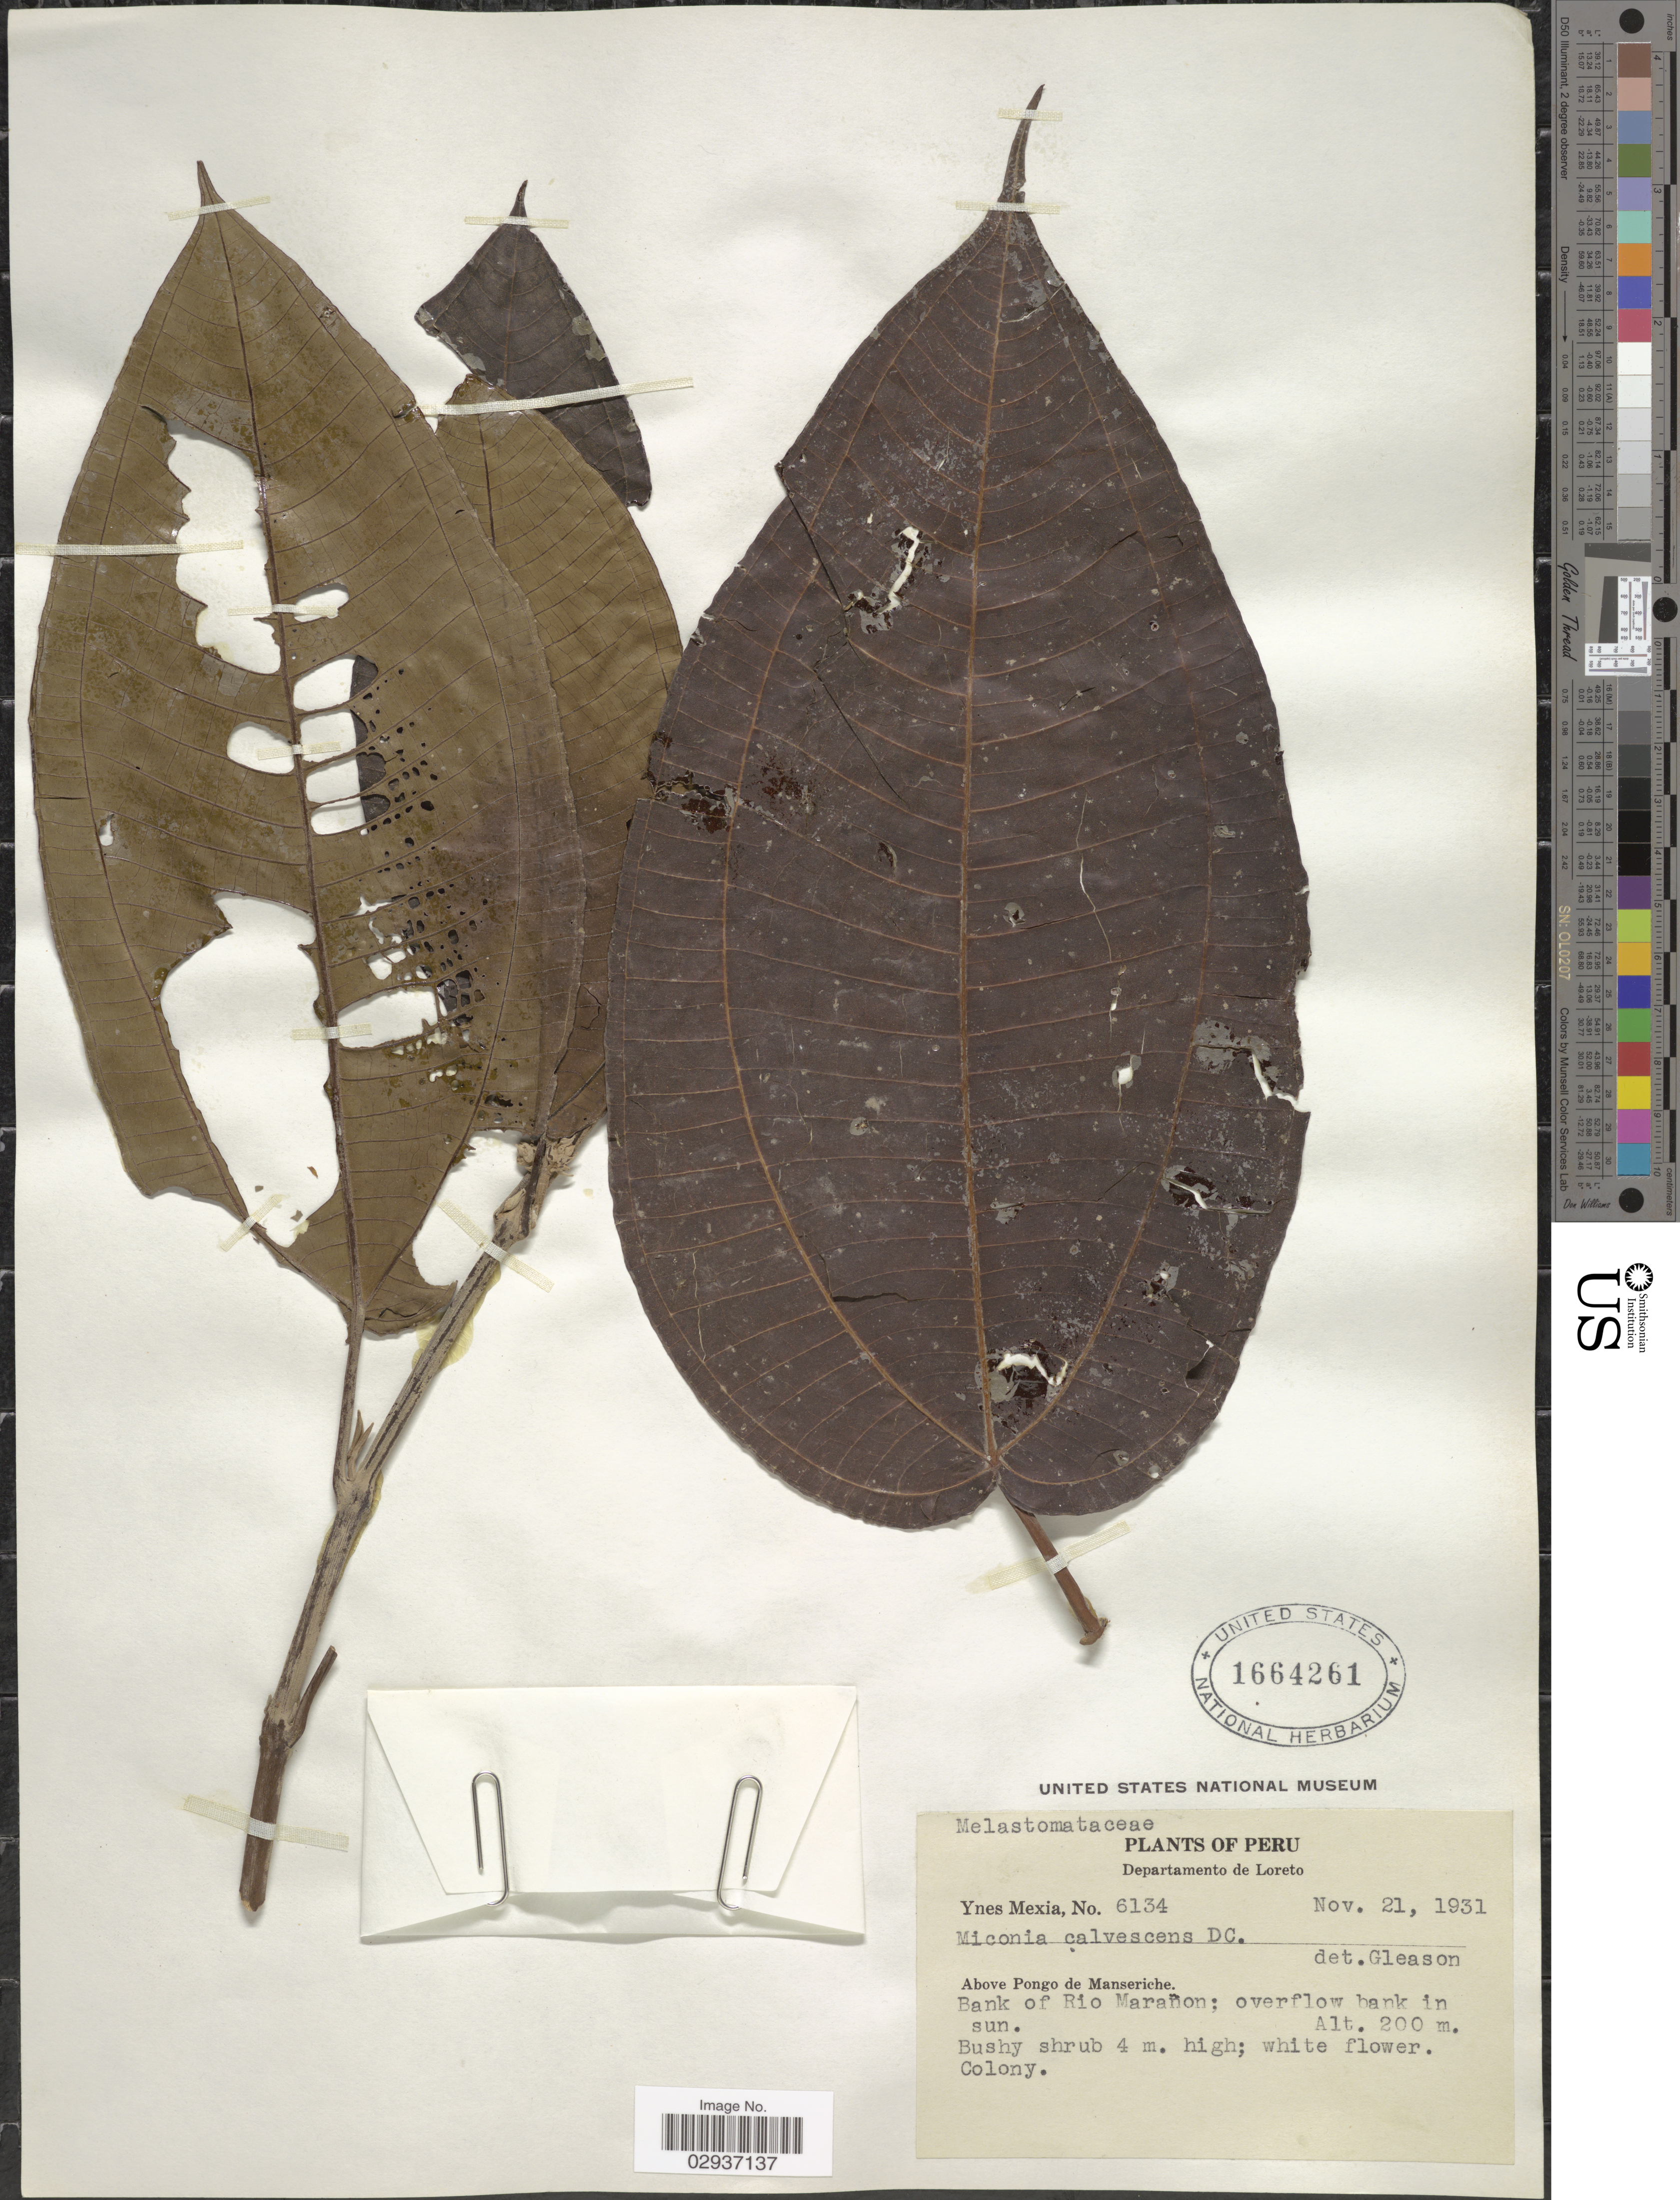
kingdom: Plantae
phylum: Tracheophyta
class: Magnoliopsida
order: Myrtales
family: Melastomataceae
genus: Miconia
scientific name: Miconia calvescens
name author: DC.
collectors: Y. Mexia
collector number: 6134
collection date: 1931-11-21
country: Peru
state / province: Loreto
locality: Departamento de Loreto. Above Pongo de Manseriche. Bank of Rio Marañon; overflow bank in sun.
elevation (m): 200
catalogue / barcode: US 1664261